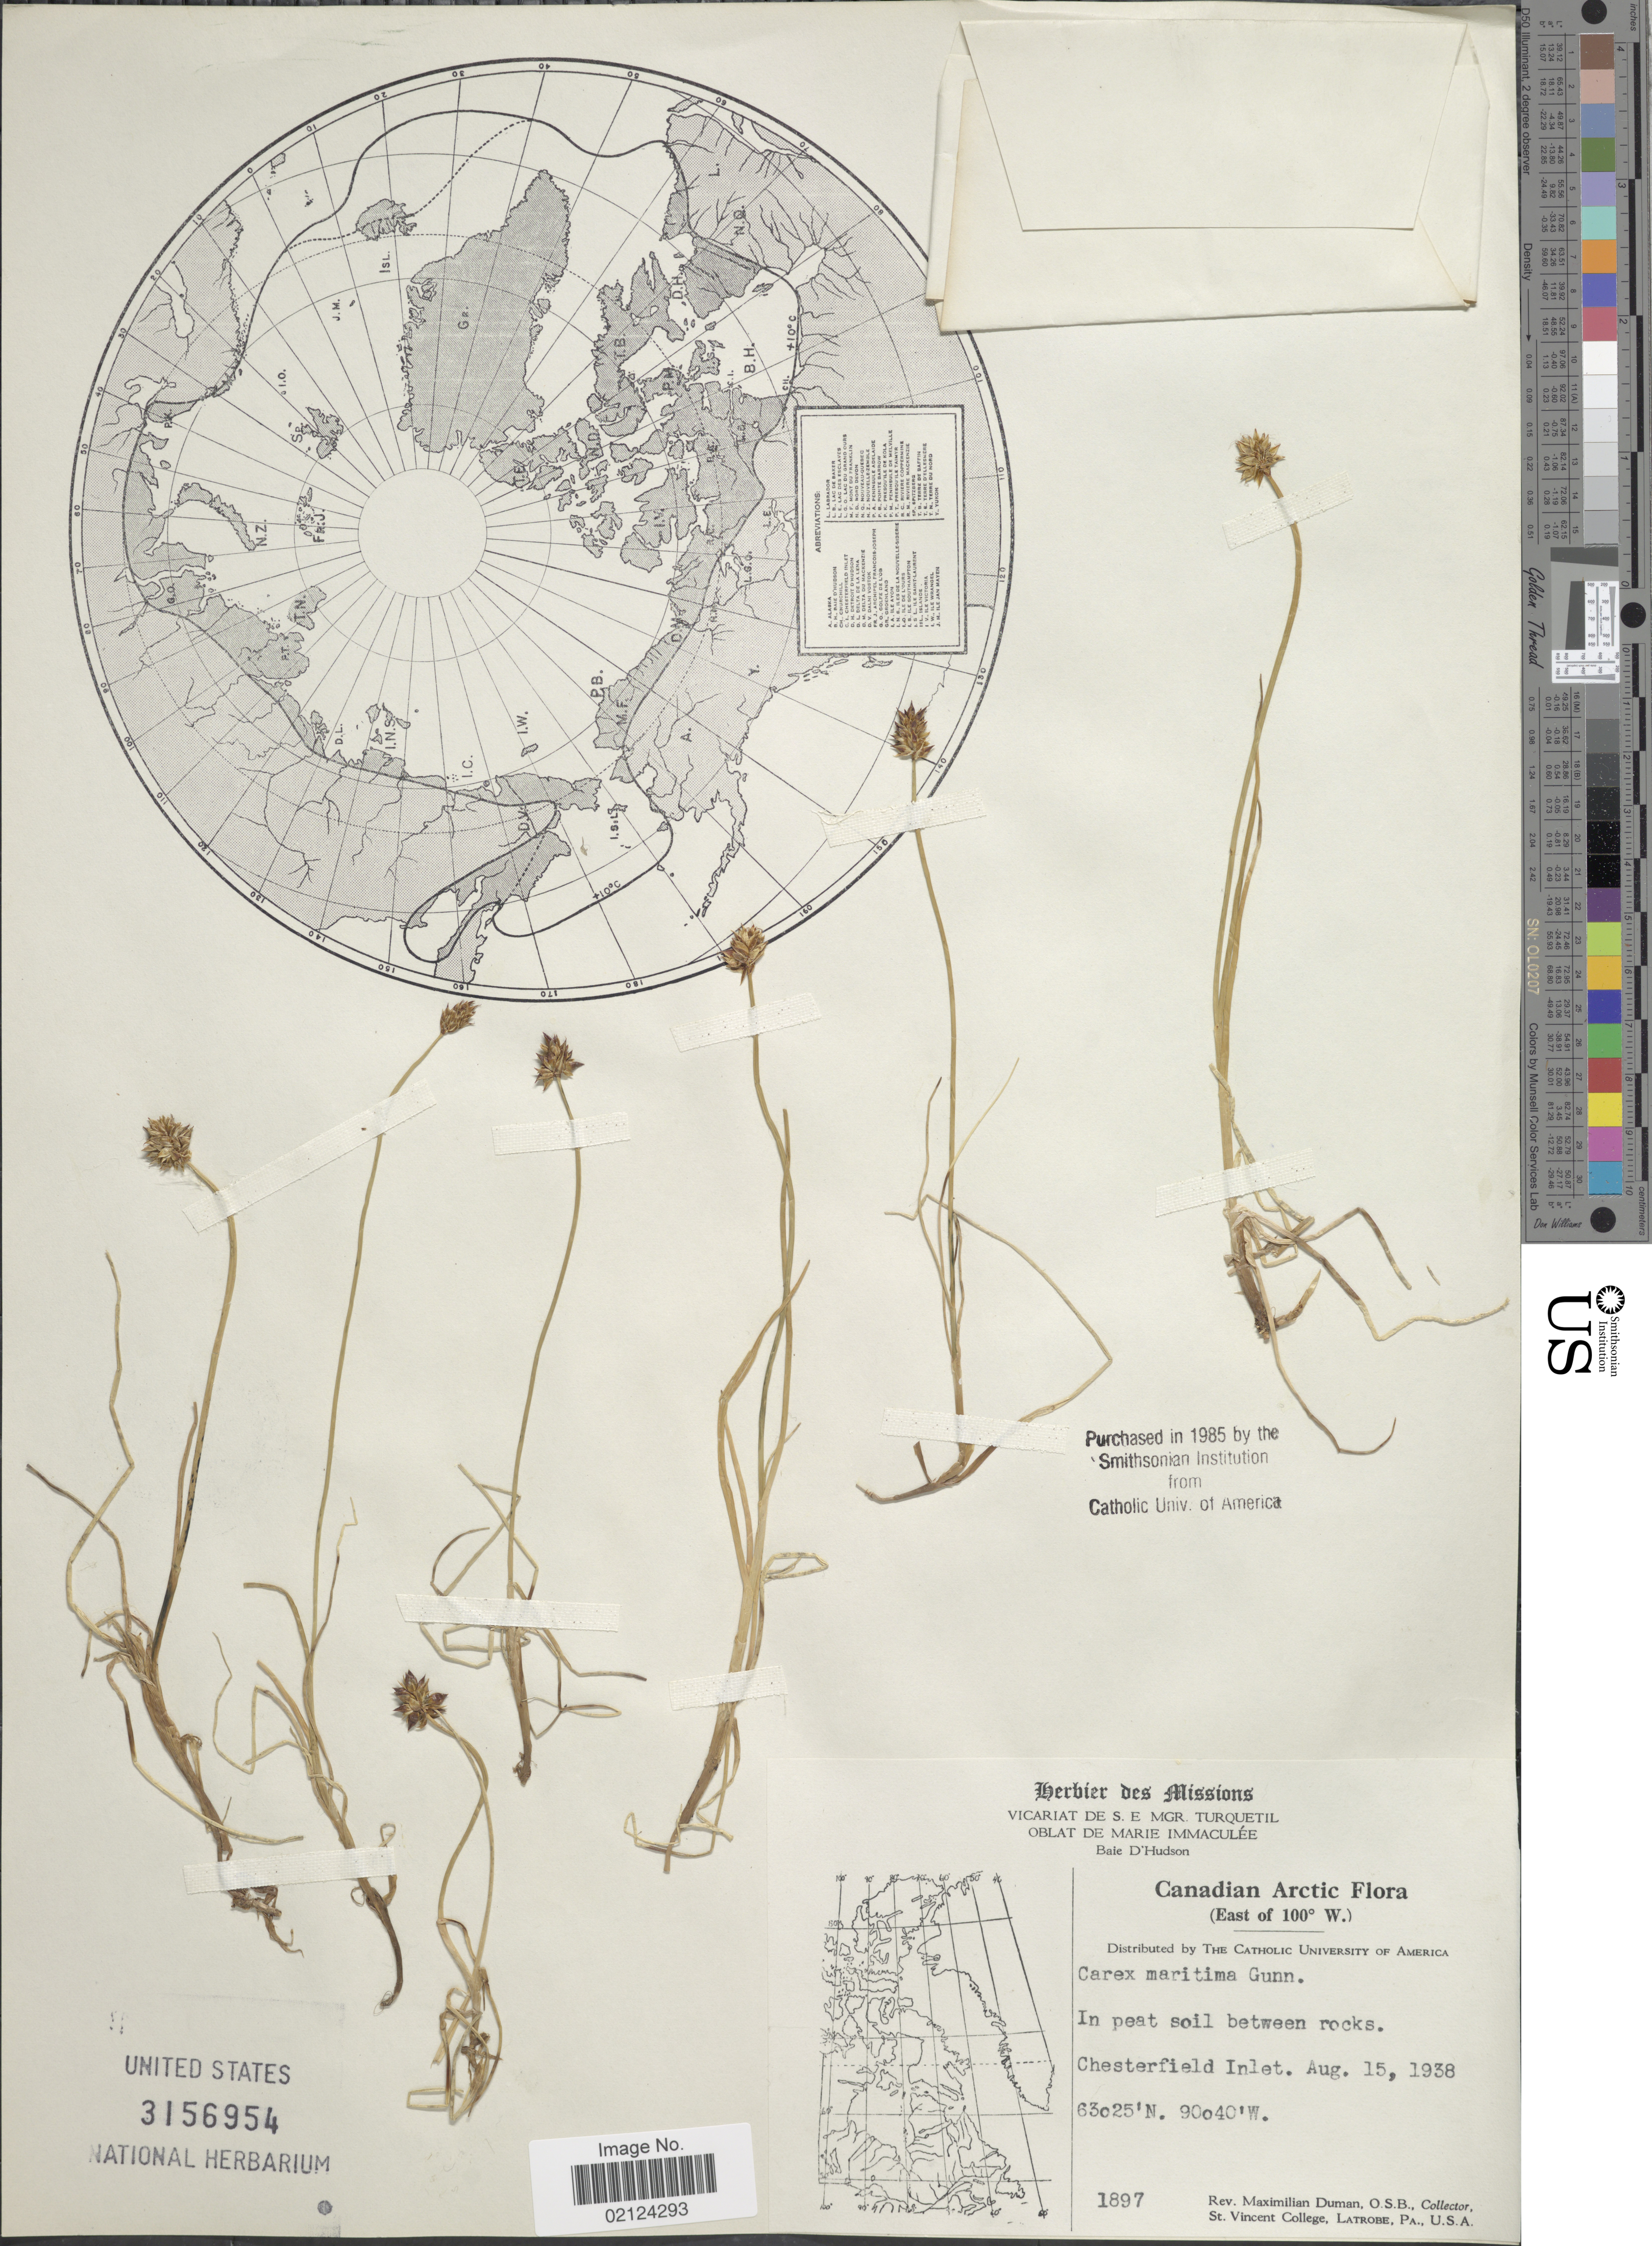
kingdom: Plantae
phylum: Tracheophyta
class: Liliopsida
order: Poales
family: Cyperaceae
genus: Carex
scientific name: Carex maritima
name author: Gunnerus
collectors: M. Duman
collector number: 1897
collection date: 1938-08-15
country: Canada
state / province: Nunavut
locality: Canadian Arctic, East of 100° W. Chesterfield Inlet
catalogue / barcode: US 3156954